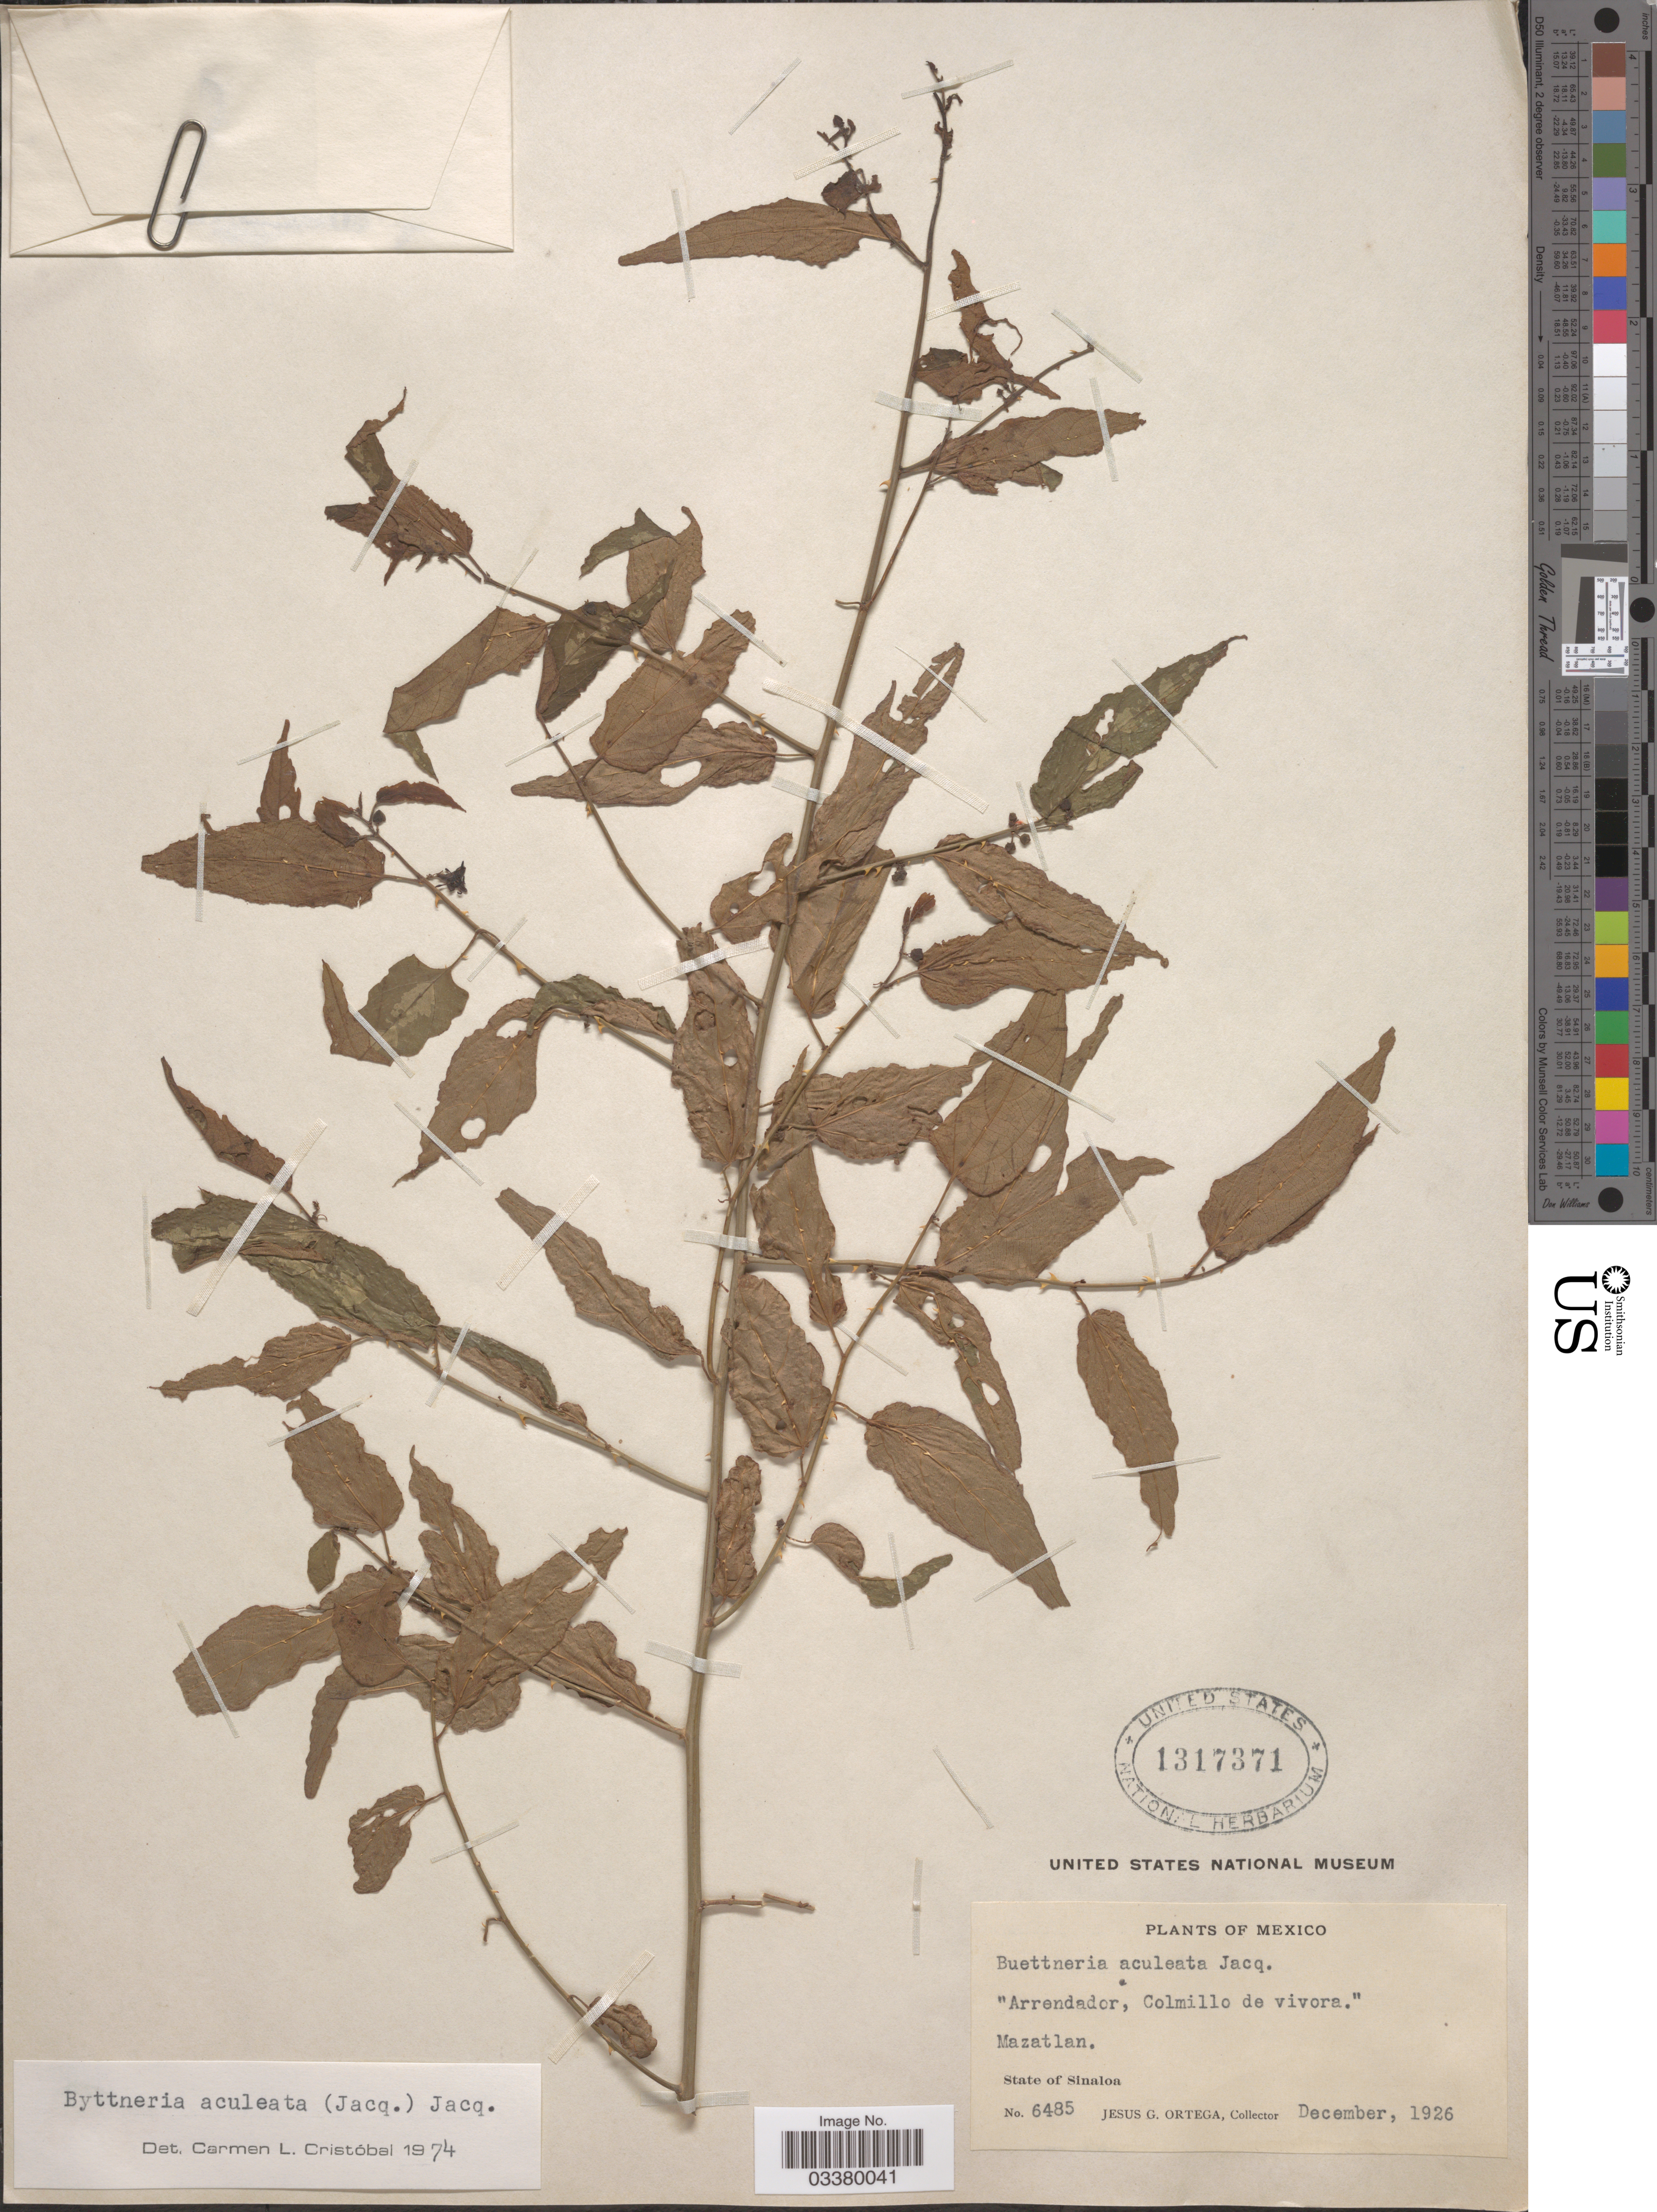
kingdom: Plantae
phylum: Tracheophyta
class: Magnoliopsida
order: Malvales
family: Malvaceae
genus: Byttneria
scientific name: Byttneria aculeata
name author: (Jacq.) Jacq.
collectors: J. Ortega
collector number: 6485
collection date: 1926-12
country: Mexico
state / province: Sinaloa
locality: Mazatlan.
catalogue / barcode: US 1317371